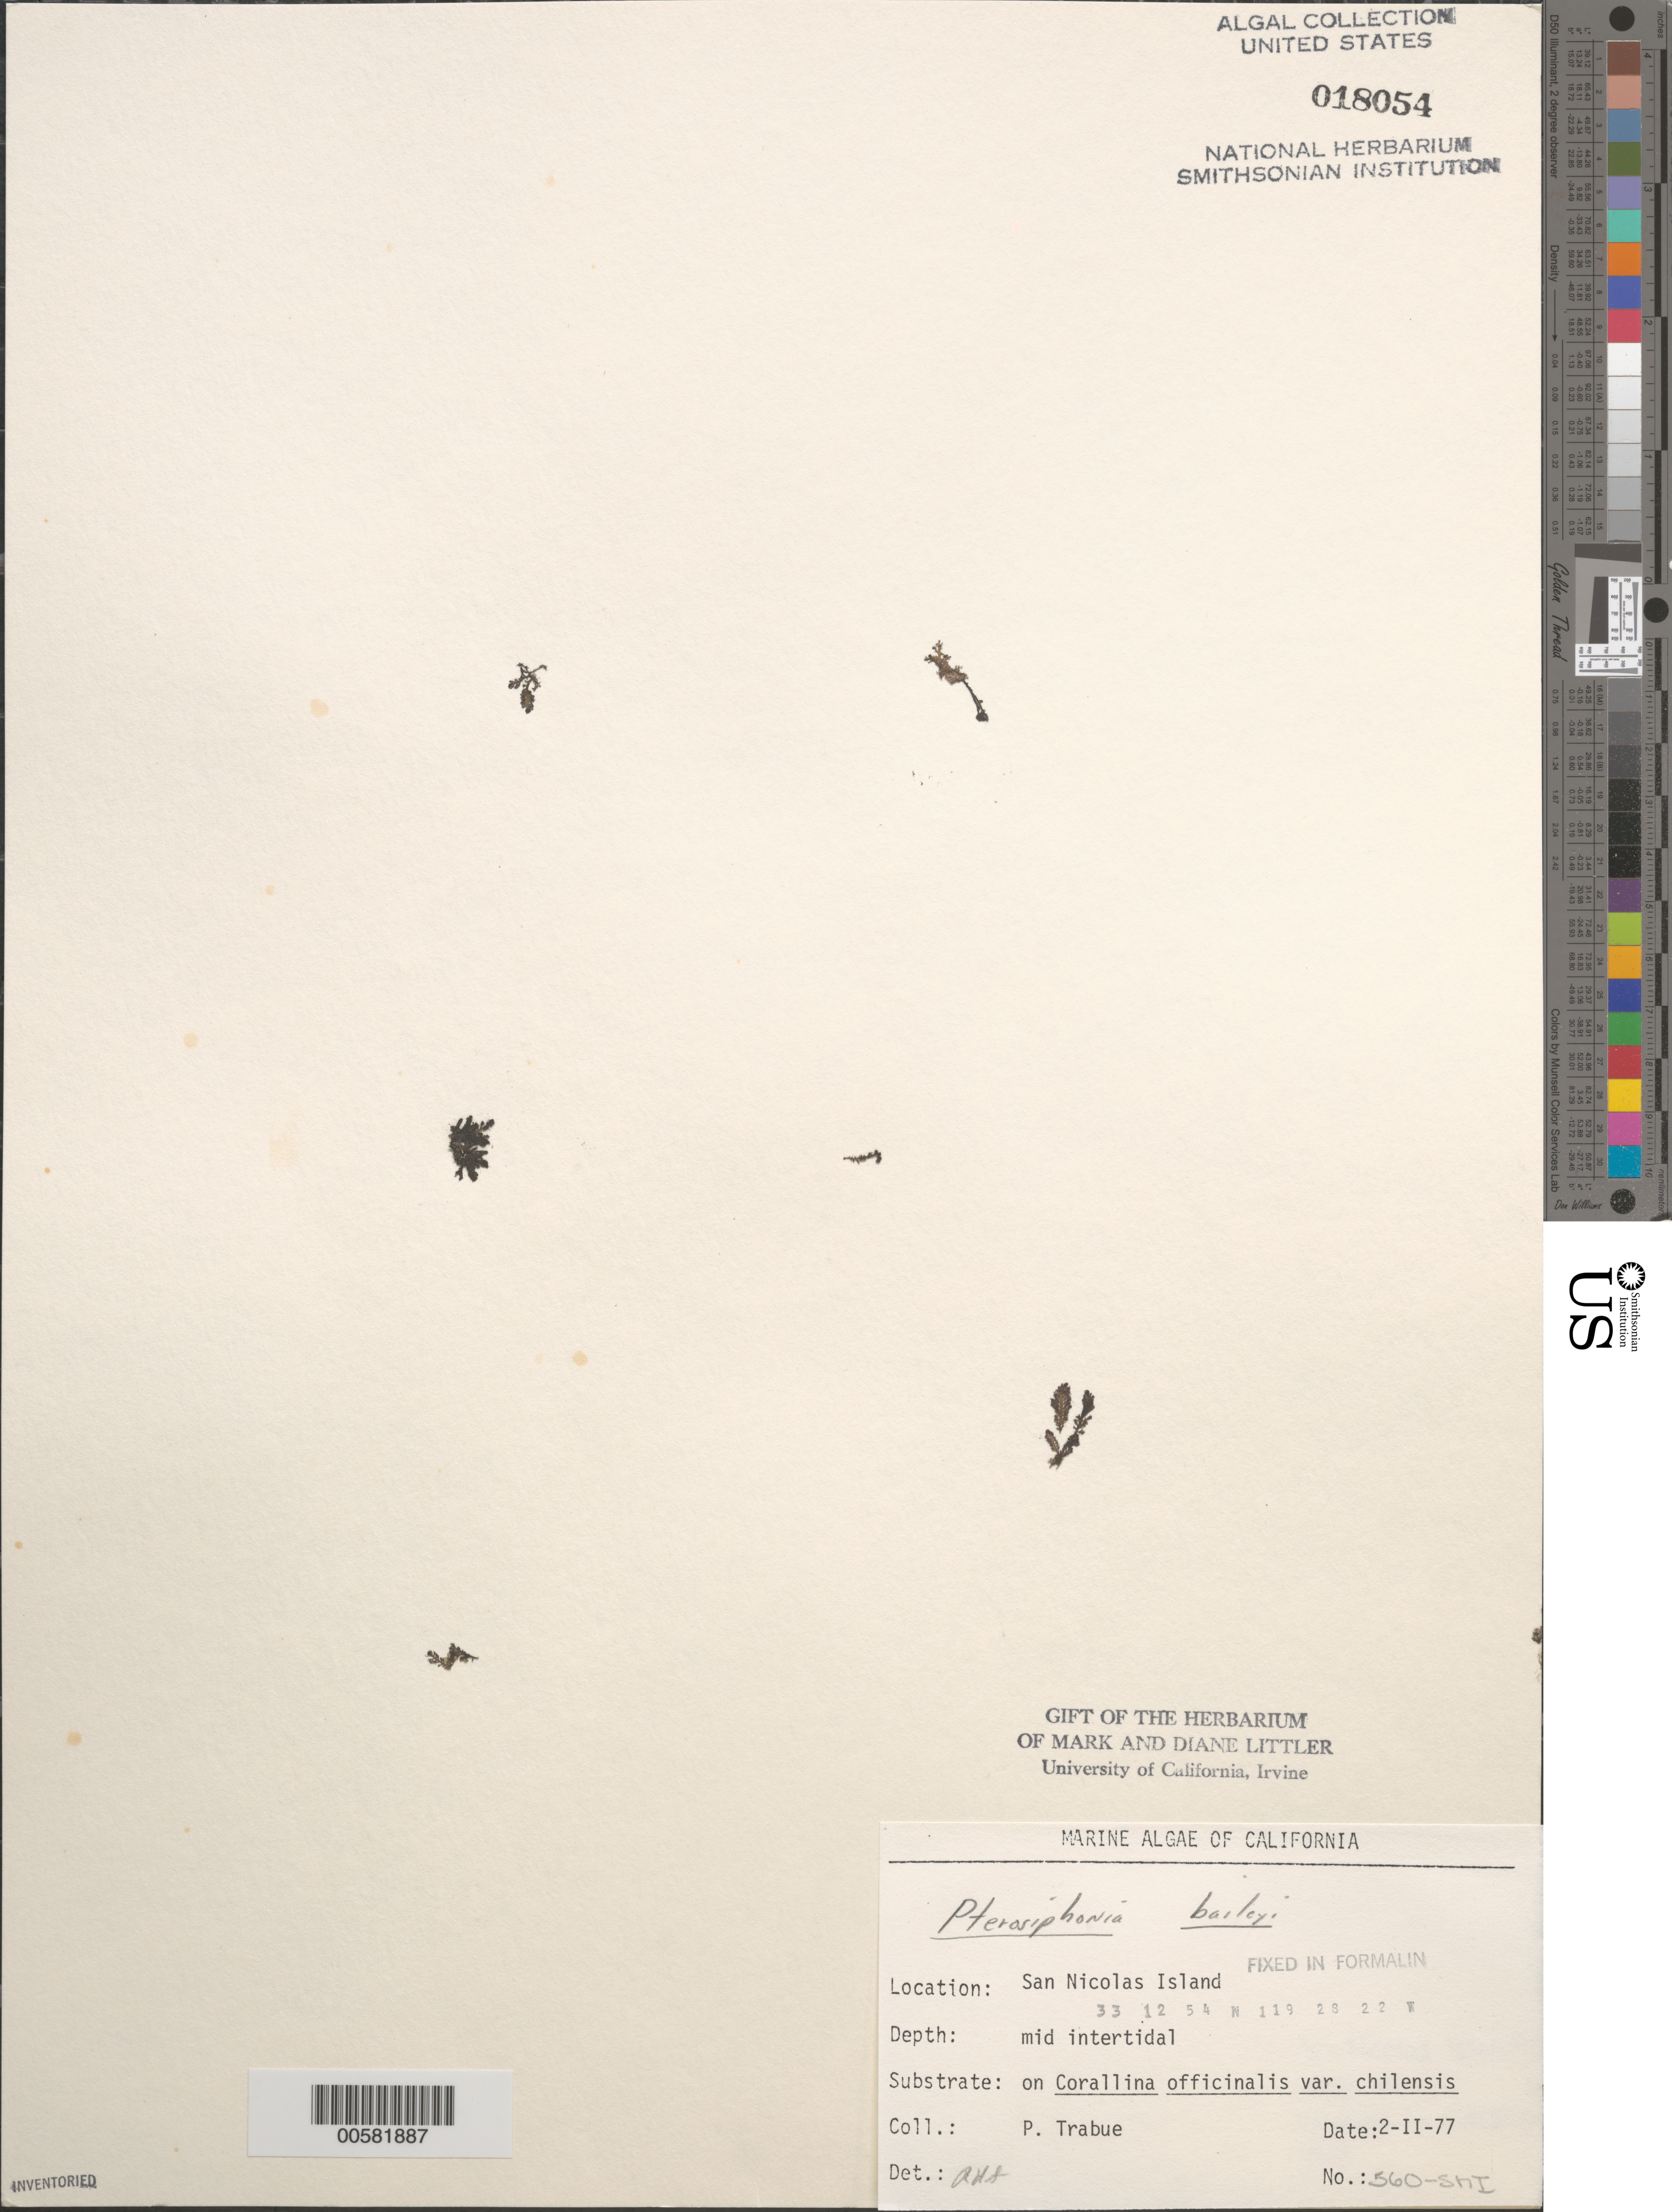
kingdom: Plantae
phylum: Rhodophyta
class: Florideophyceae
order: Ceramiales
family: Rhodomelaceae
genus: Symphyocladiella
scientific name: Symphyocladiella baileyi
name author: (Harvey) D.E.Bustamante et al.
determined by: Algae name updating Project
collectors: P. J. Trabue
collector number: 560-sni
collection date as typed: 02 Feb 1977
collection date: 1977-02-02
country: United States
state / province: California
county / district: Ventura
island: San Nicolas Island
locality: Dutch Harbor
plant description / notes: BLM-SOCALBIGHT Rocky Intertidal Survey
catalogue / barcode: US 18054